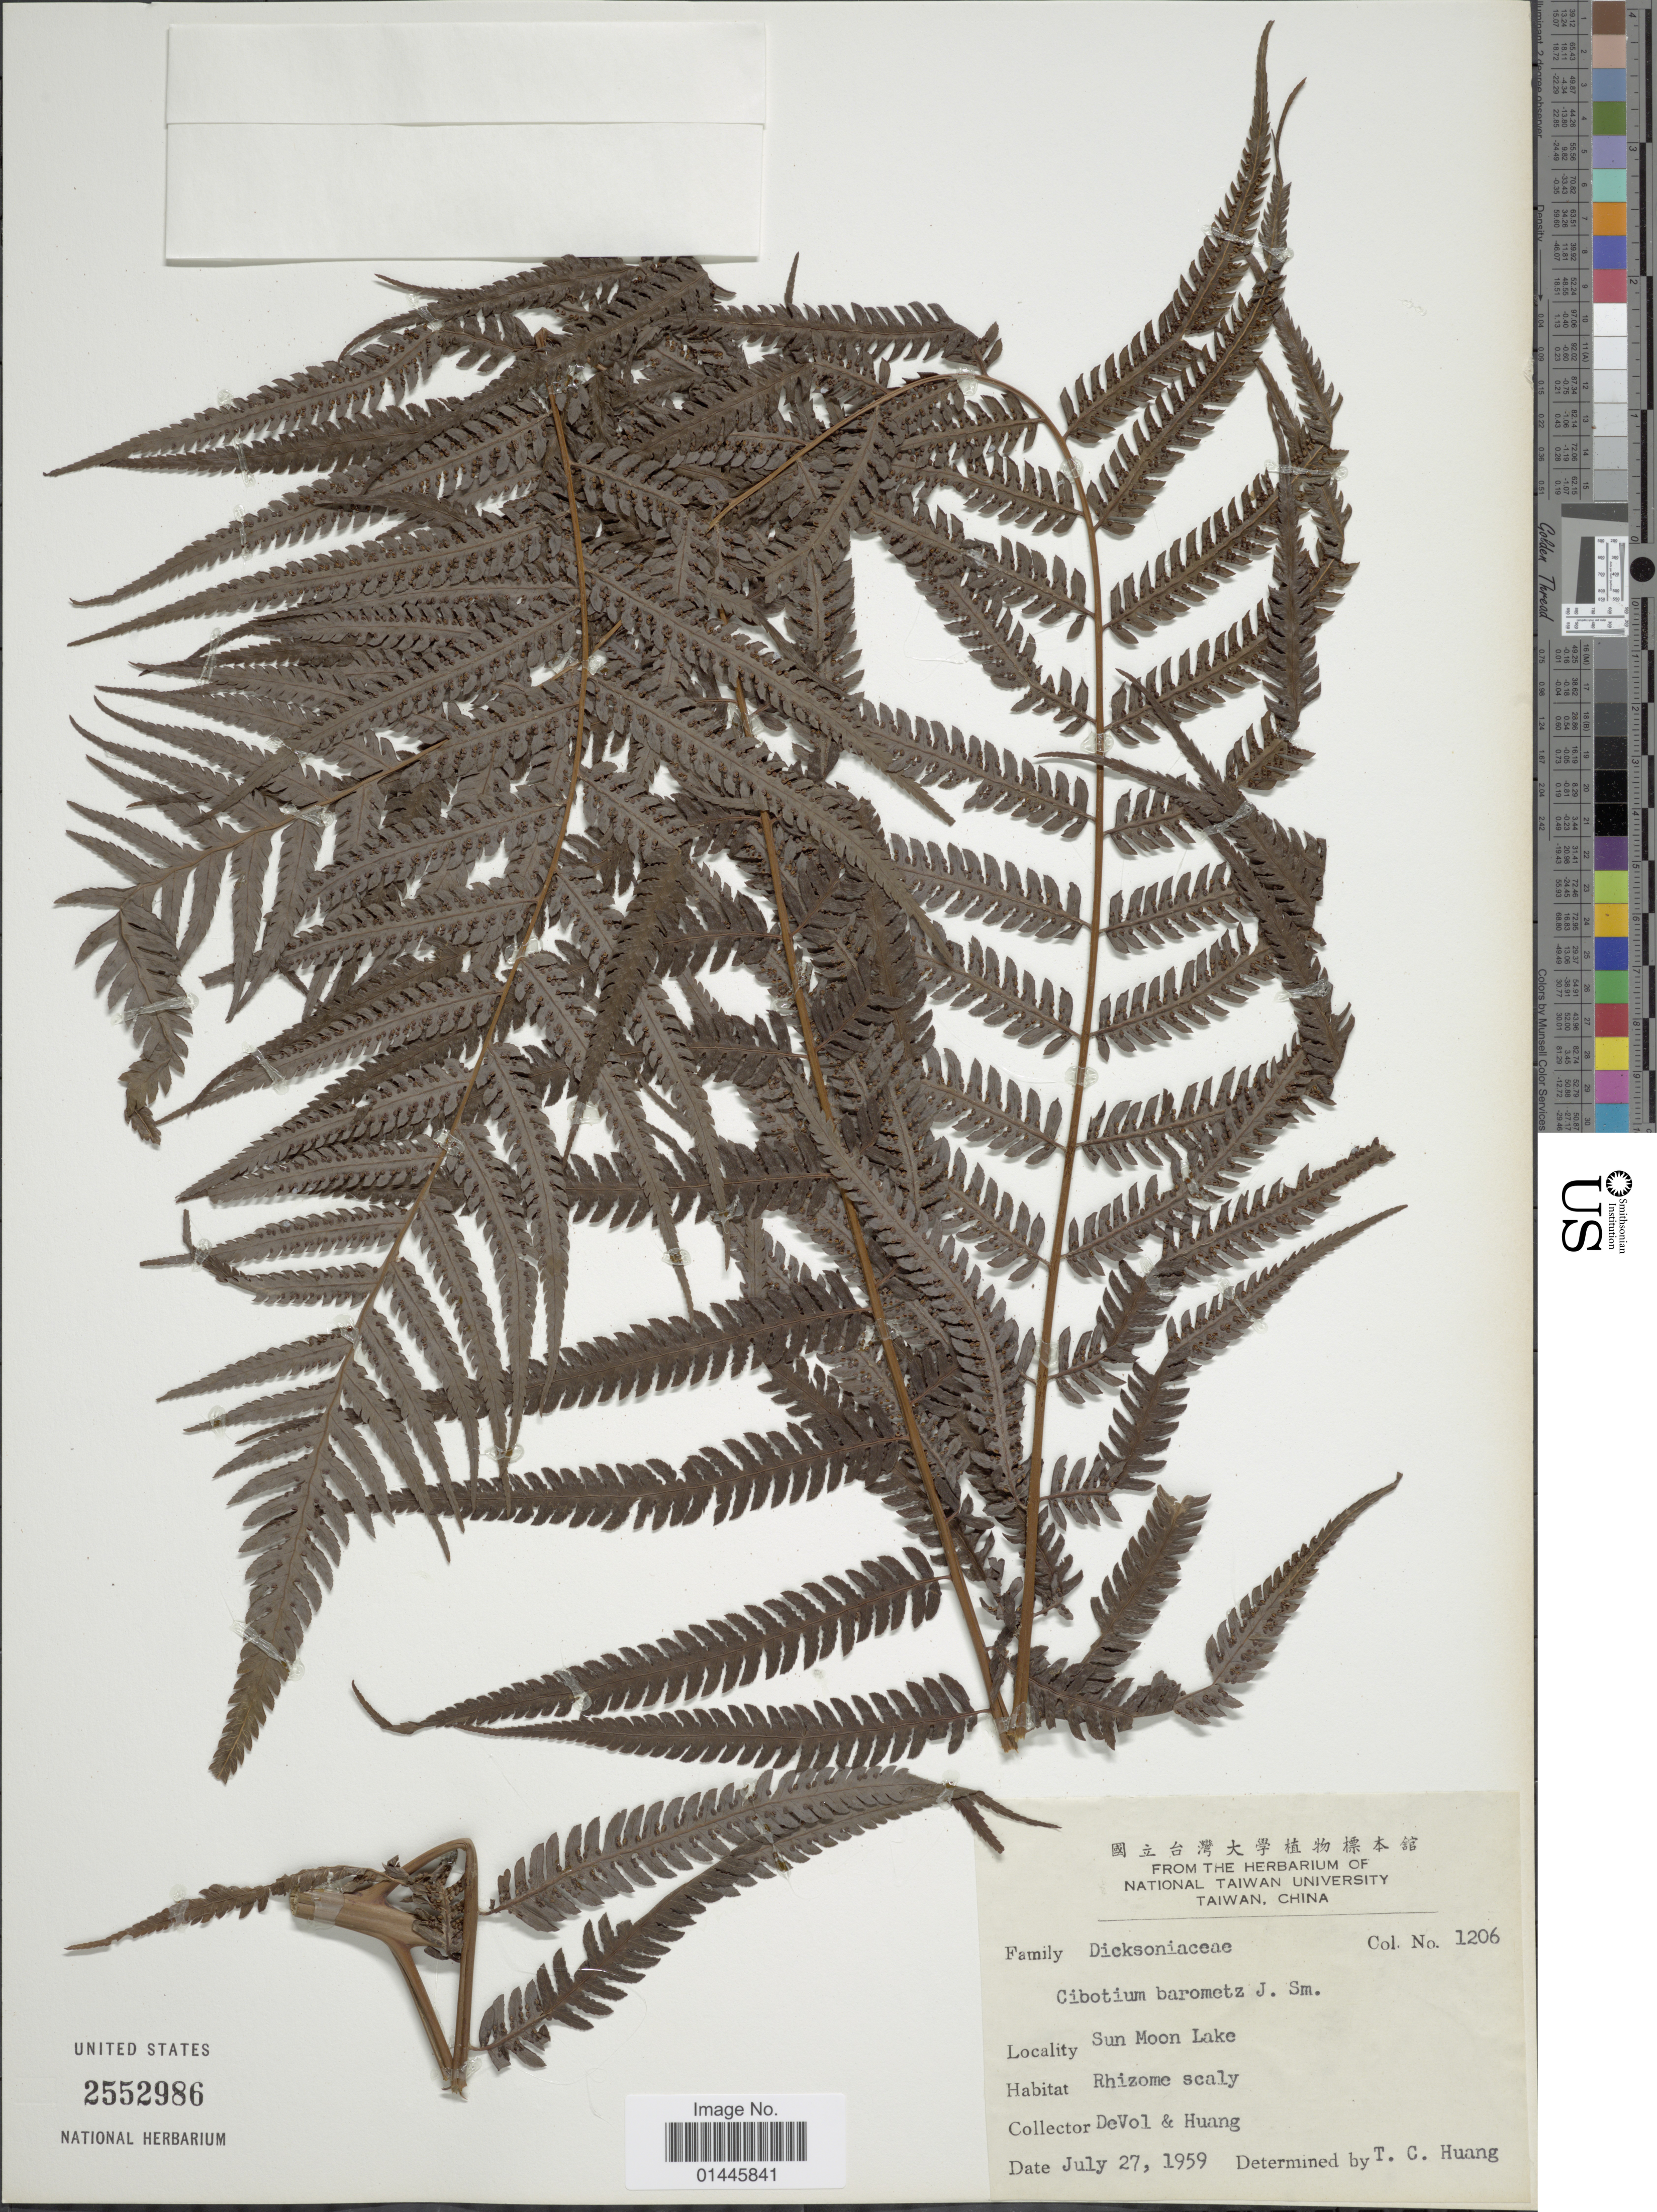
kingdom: Plantae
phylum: Tracheophyta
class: Polypodiopsida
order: Cyatheales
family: Cibotiaceae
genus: Cibotium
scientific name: Cibotium barometz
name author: (L.) J. Sm.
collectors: C. E. De Vol & Huang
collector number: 1206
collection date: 1959-07-27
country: Taiwan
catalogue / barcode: US 2552986